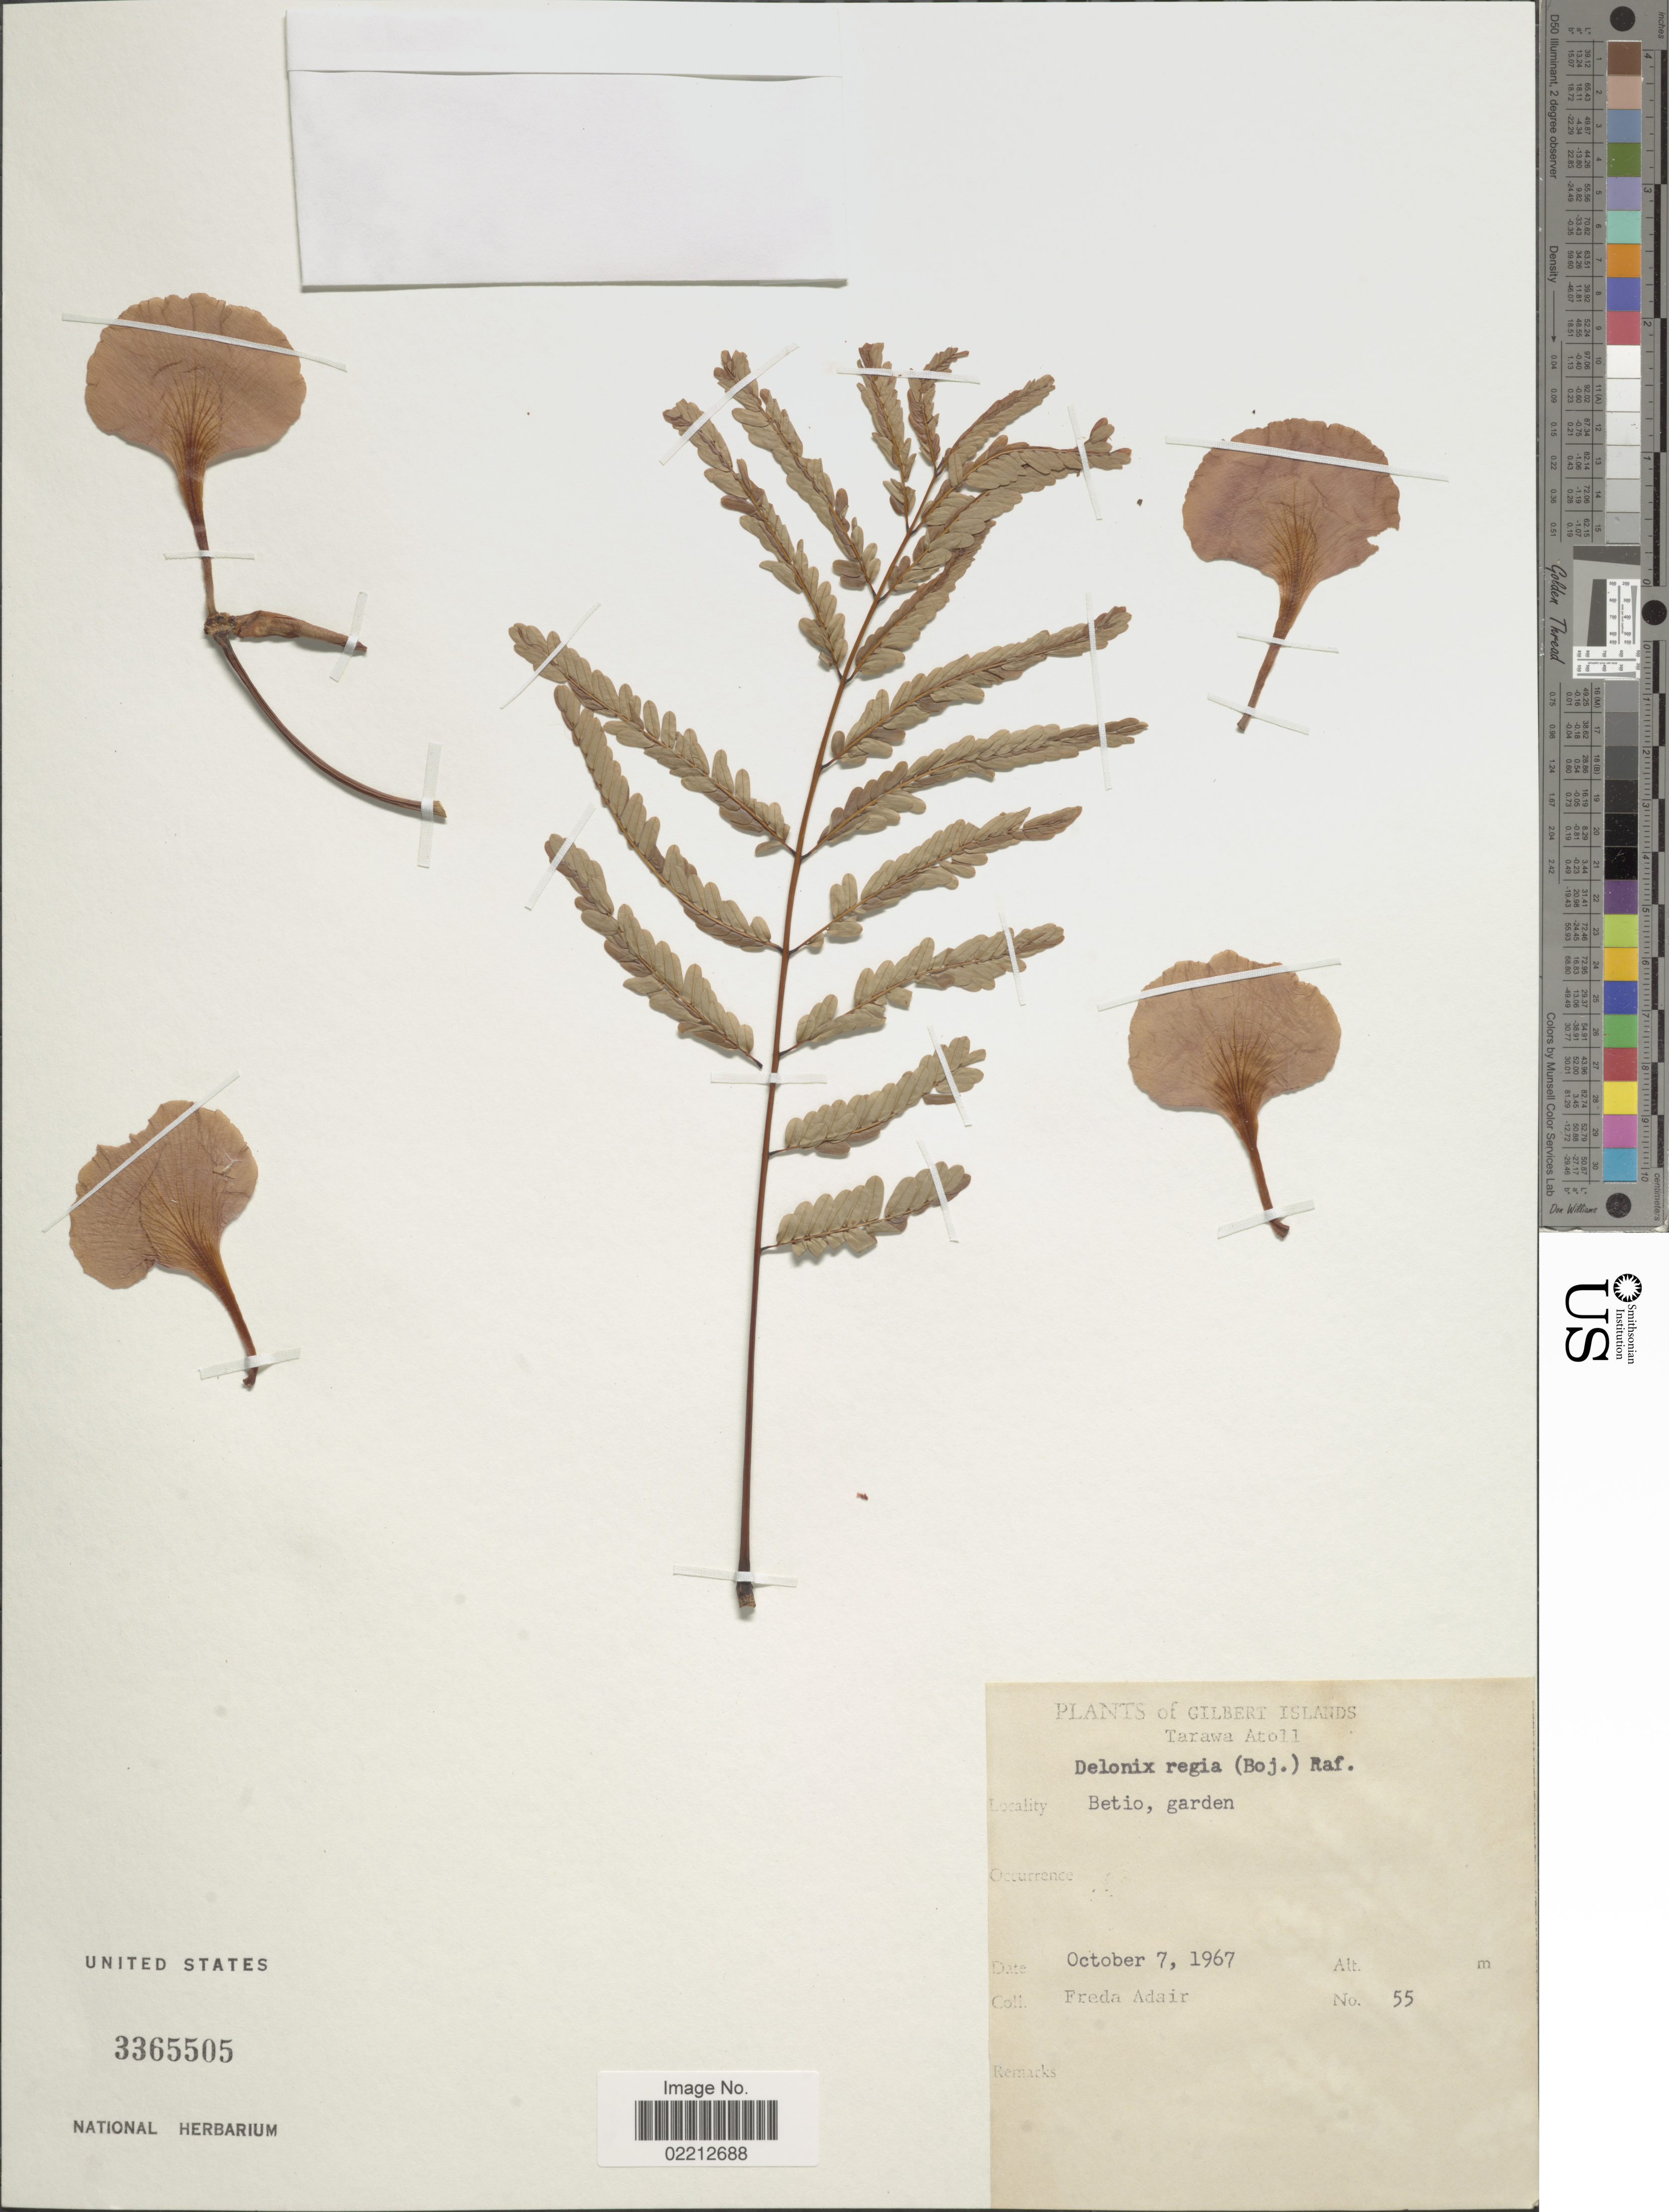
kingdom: Plantae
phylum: Tracheophyta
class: Magnoliopsida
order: Fabales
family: Fabaceae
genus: Delonix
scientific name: Delonix regia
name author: (Bojer ex Hook.) Raf.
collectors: F. Adair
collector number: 55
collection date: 1967-10-07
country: Kiribati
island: Tarawa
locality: Gilbert Islands, Tarawa Atoll, Betio, garden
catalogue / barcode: US 3365505